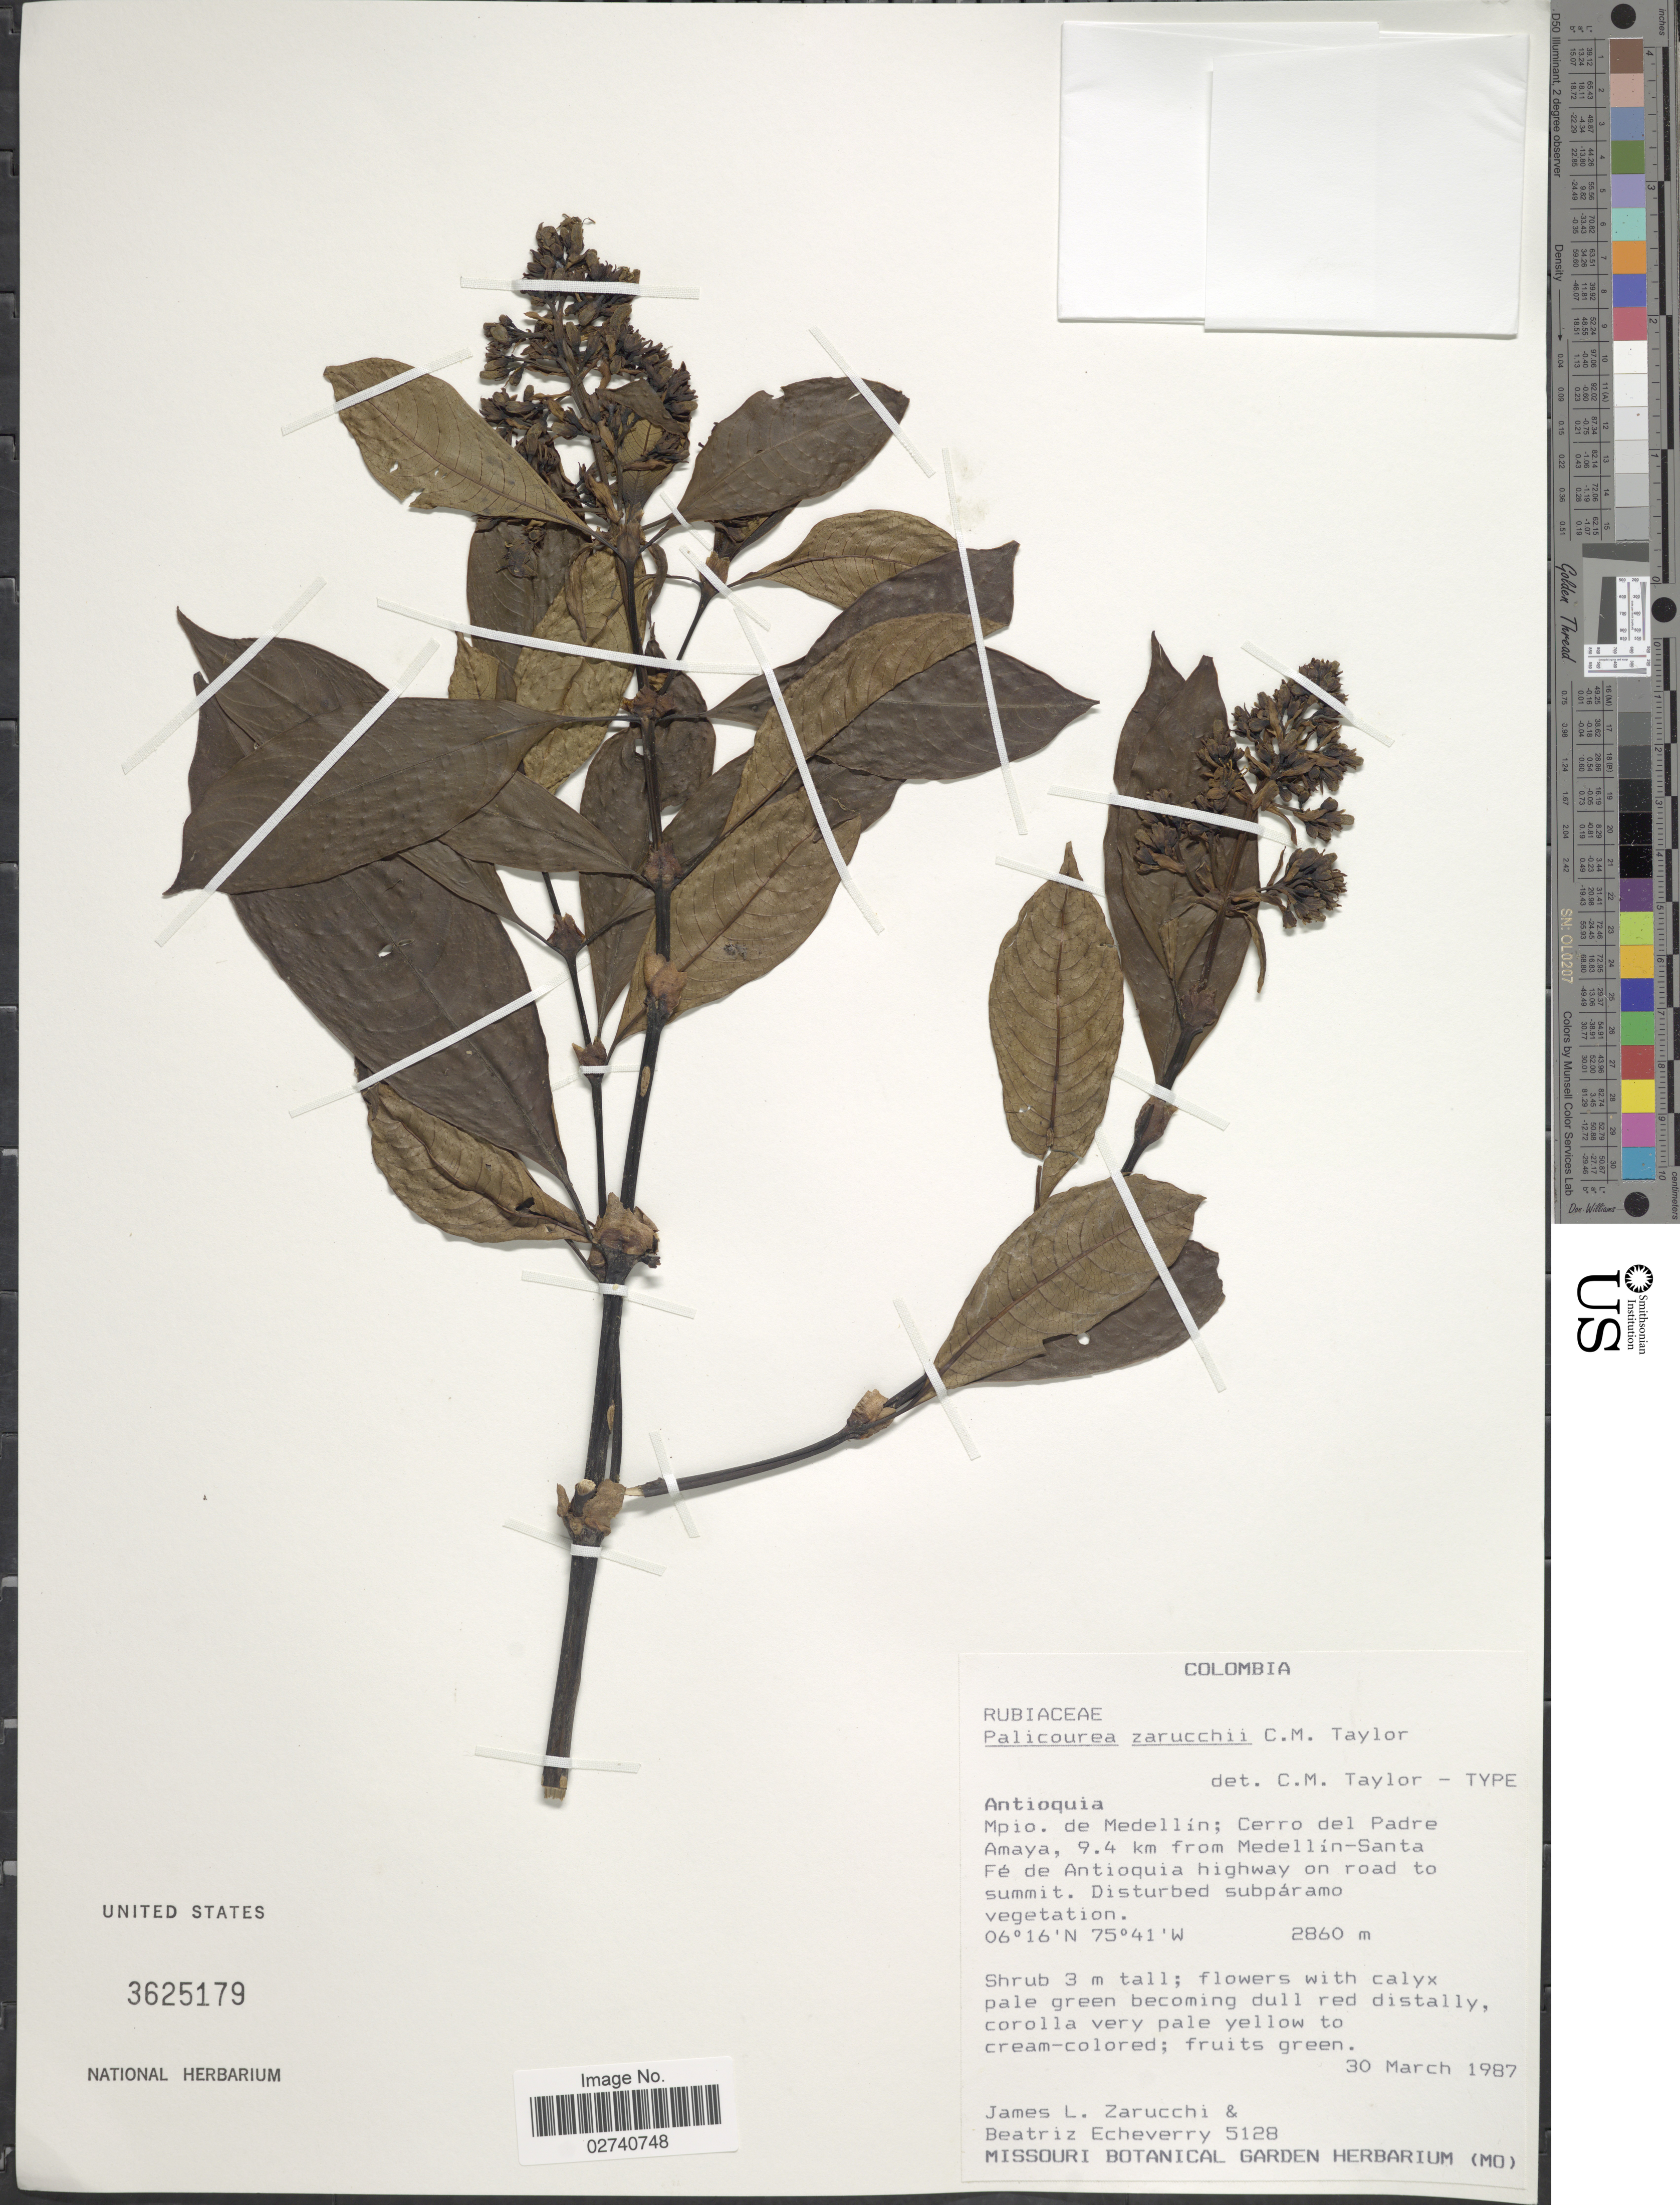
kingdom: Plantae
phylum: Tracheophyta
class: Magnoliopsida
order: Gentianales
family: Rubiaceae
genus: Palicourea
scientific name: Palicourea zarucchii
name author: C.M. Taylor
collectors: J. L. Zarucchi & B. Echeverry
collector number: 5128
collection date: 1987-03-30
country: Colombia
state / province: Antioquia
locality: Mpio. de Medellin; Cerro del Padre Amaya, 9.4 km from Medellin-Santa Fe de Antioquia highway on road to summit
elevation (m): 2860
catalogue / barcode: US 3625179